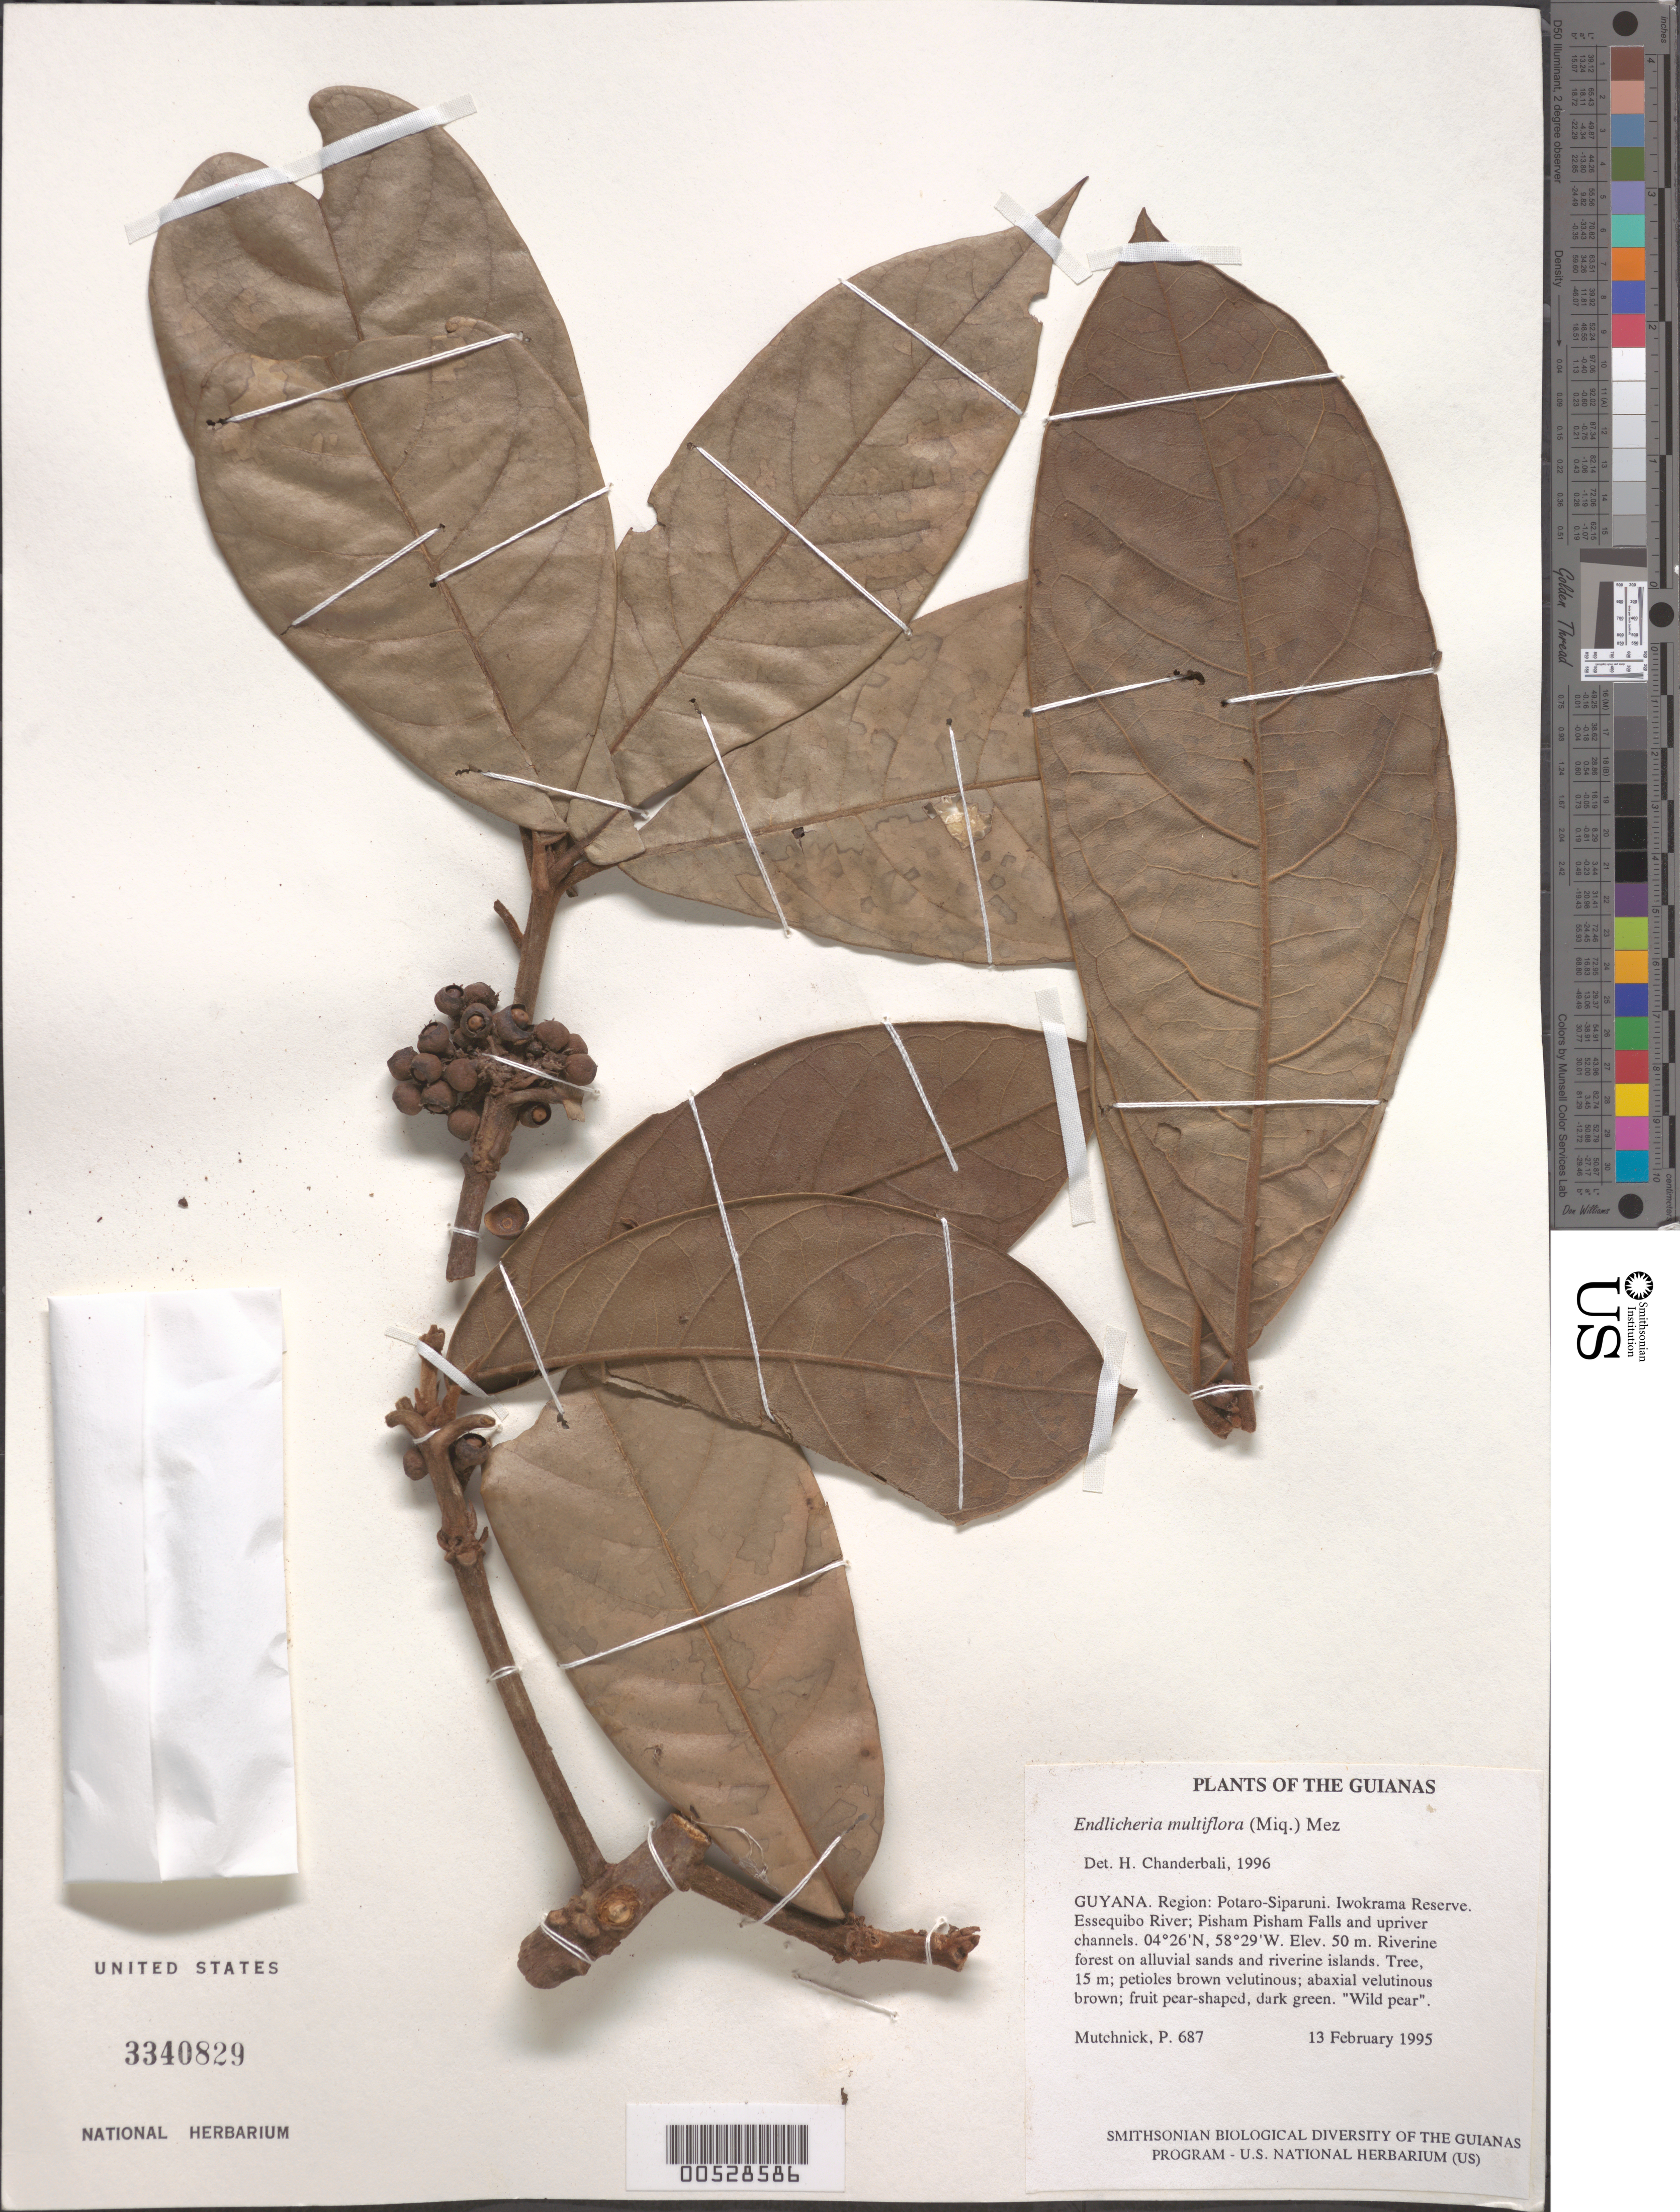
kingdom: Plantae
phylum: Tracheophyta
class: Magnoliopsida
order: Laurales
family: Lauraceae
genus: Endlicheria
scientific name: Endlicheria mulitflora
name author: (Micx.) Mez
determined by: Chanderbali, Andre Shashi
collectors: P. Mutchnick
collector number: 687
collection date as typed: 13 February 1995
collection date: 1995-02-13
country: Guyana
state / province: Potaro-Siparuni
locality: Iwokrama Reserve. Essequibo River; Pisham Pisham Falls and upriver channels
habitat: Riverine forest on alluvial sands and riverine islands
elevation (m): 50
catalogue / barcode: US 3340829